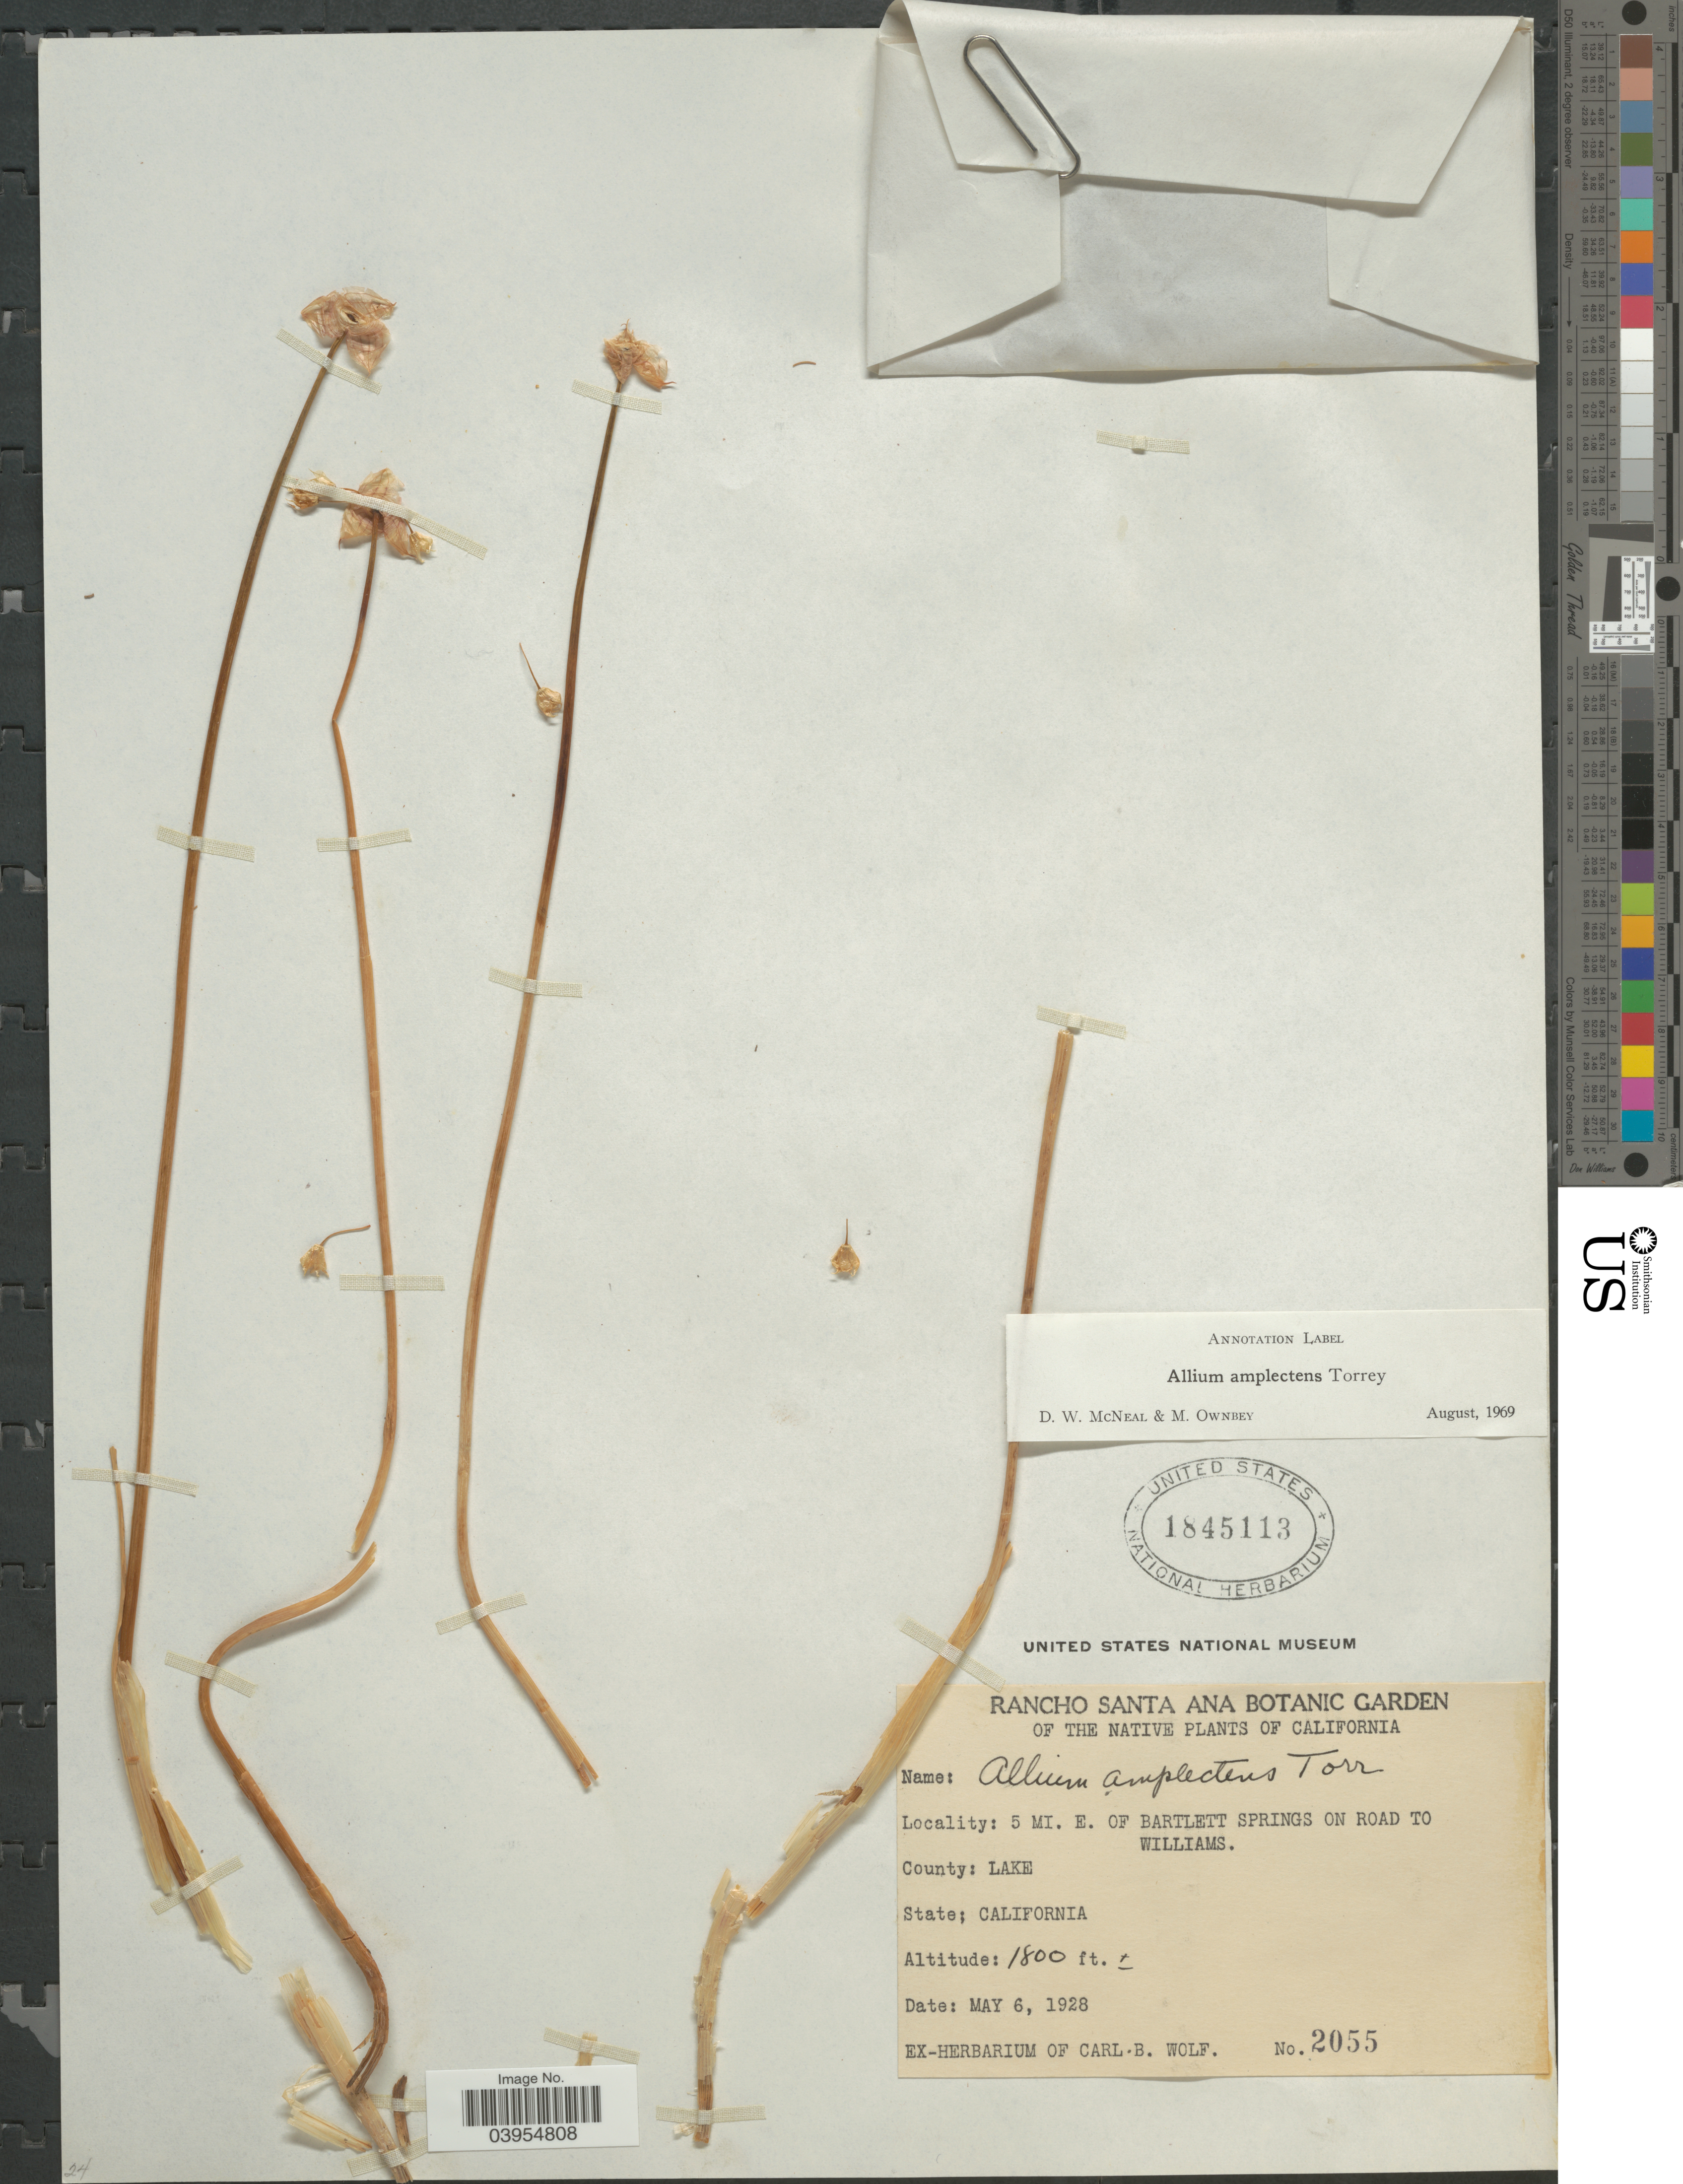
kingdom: Plantae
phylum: Tracheophyta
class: Liliopsida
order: Asparagales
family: Amaryllidaceae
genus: Allium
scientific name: Allium amplectens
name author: Torr.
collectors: ex herb. Carl B. Wolf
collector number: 2055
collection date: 1928-05-06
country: United States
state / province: California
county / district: Lake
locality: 5 mi. E. of Bartlett Springs on road to Williams. County: Lake.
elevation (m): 549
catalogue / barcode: US 1845113